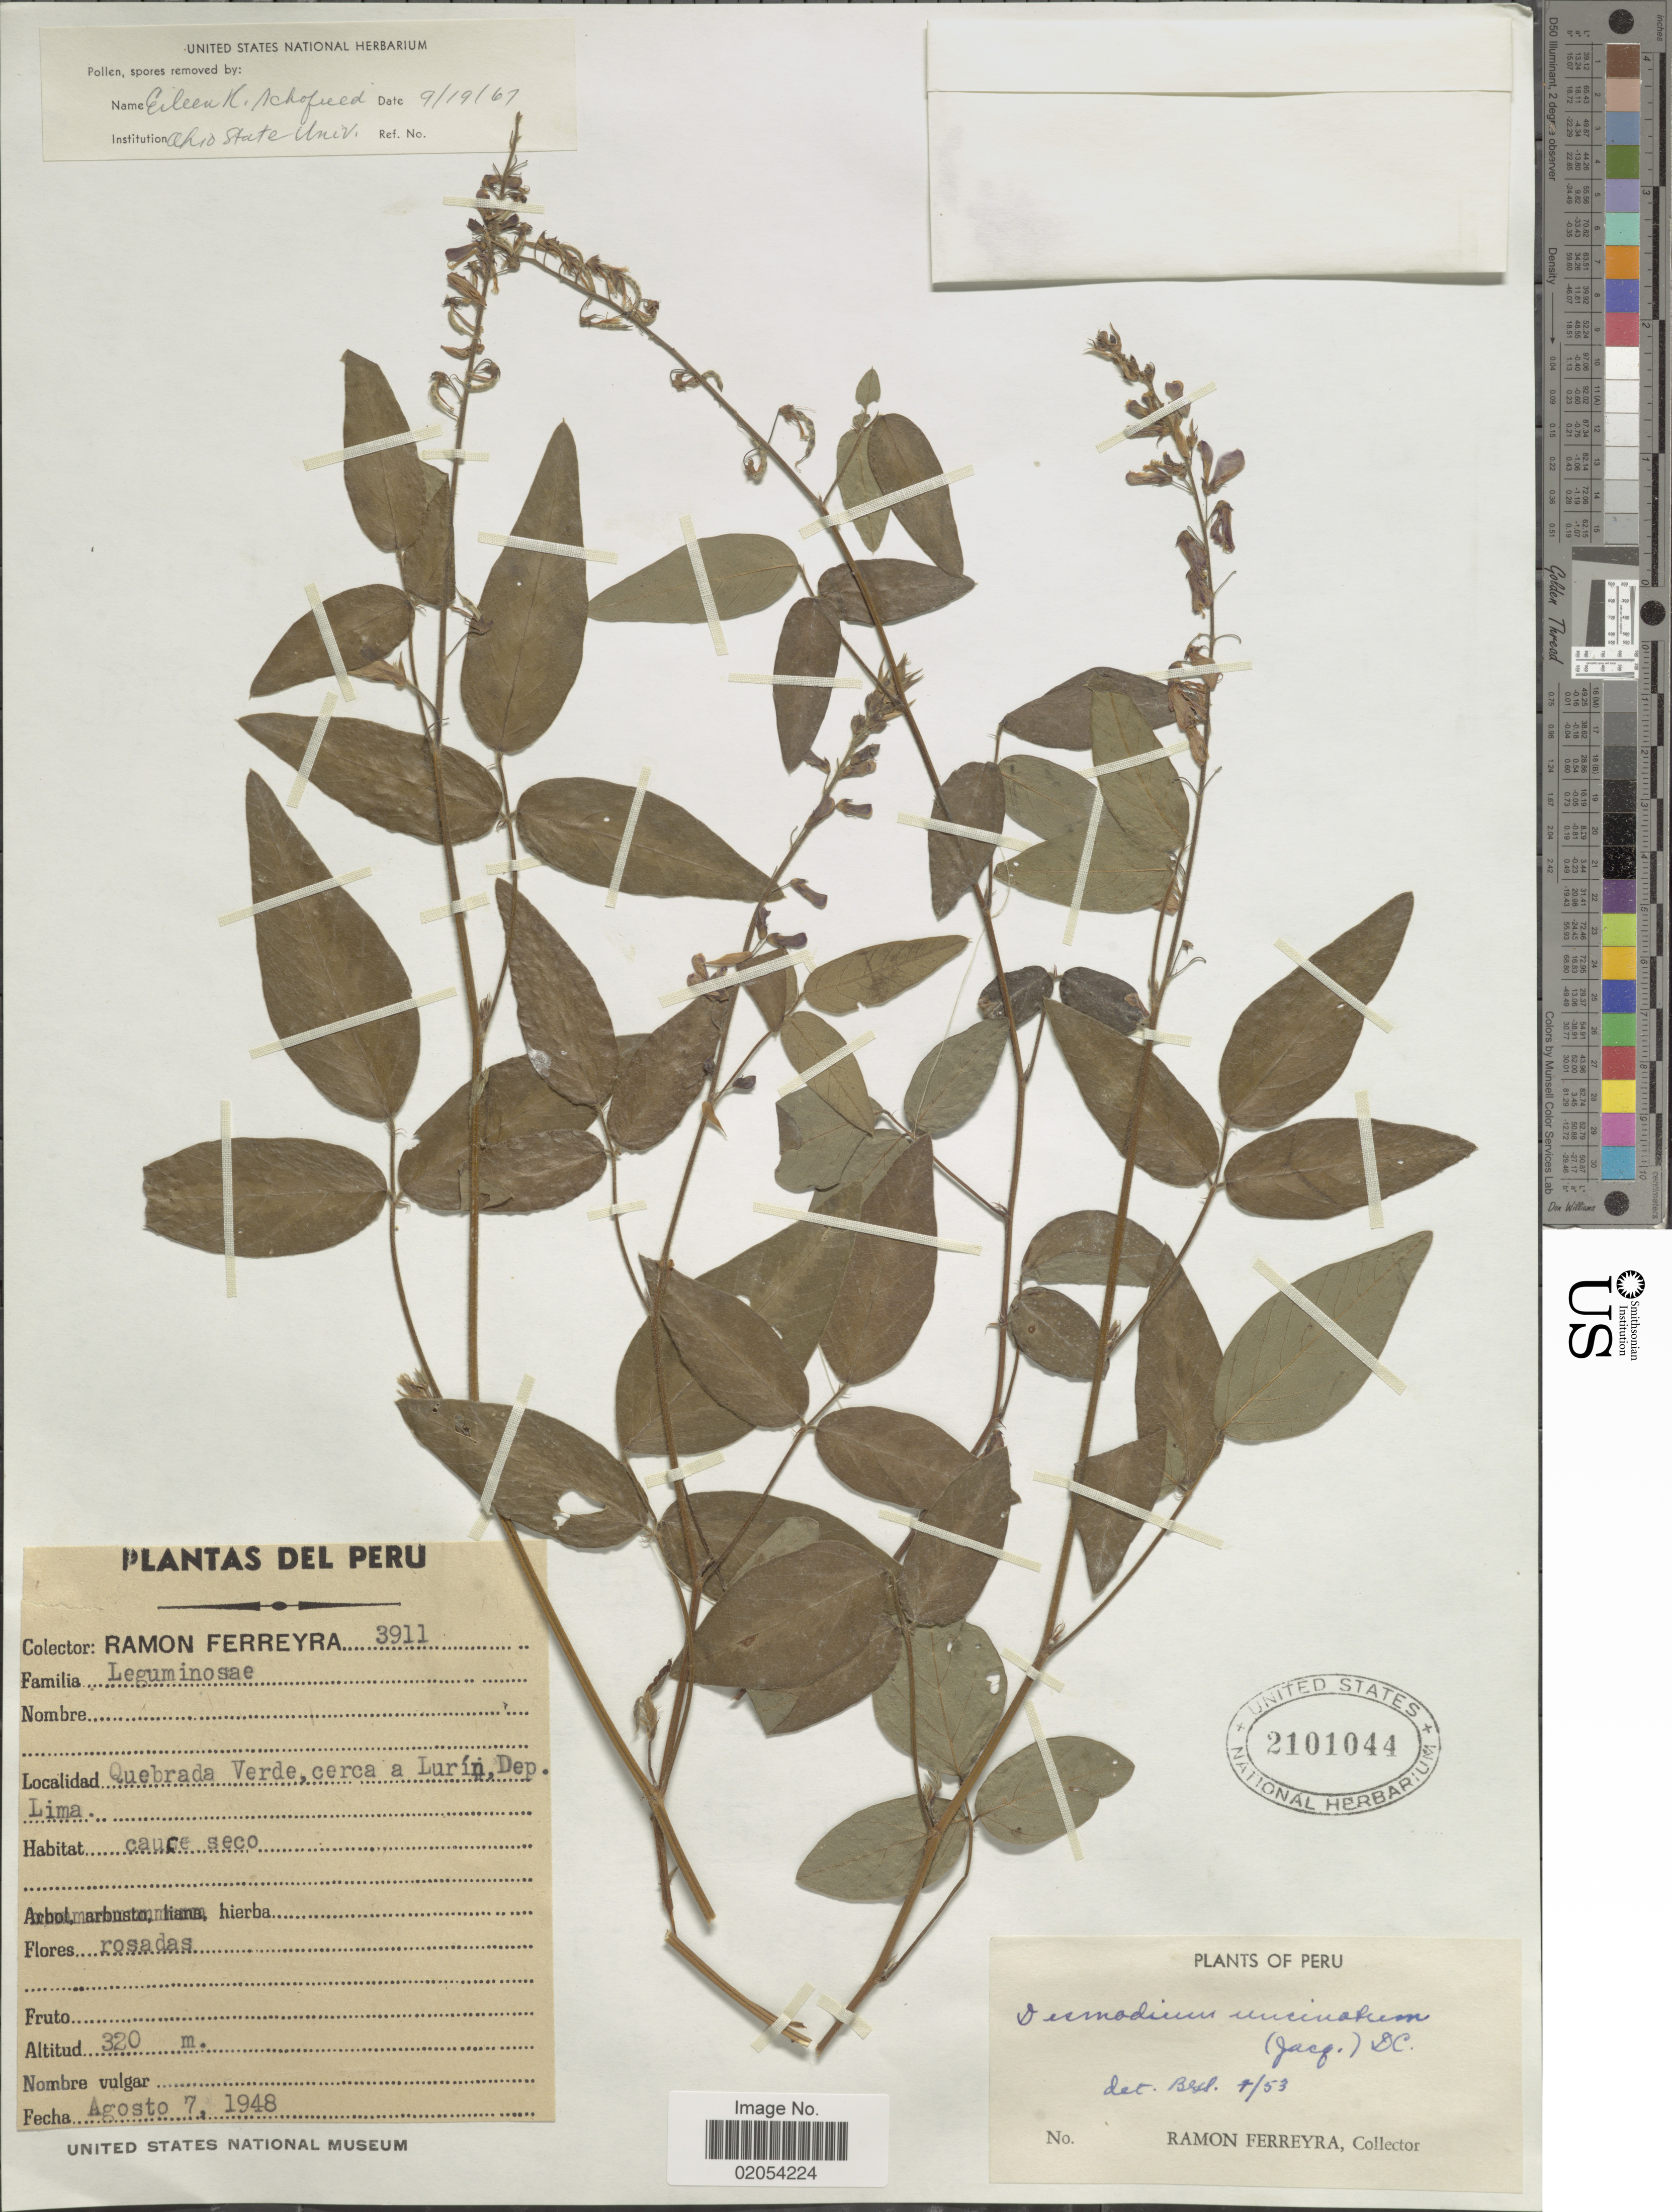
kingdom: Plantae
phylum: Tracheophyta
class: Magnoliopsida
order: Fabales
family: Fabaceae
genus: Desmodium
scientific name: Desmodium uncinatum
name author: (Jacq.) DC.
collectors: R. A. Ferreyra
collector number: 3911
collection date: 1948-08-07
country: Peru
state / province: Lima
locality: Quebrada Verde, cerca a Lurin, Dep. Lima.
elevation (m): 320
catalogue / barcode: US 2101044